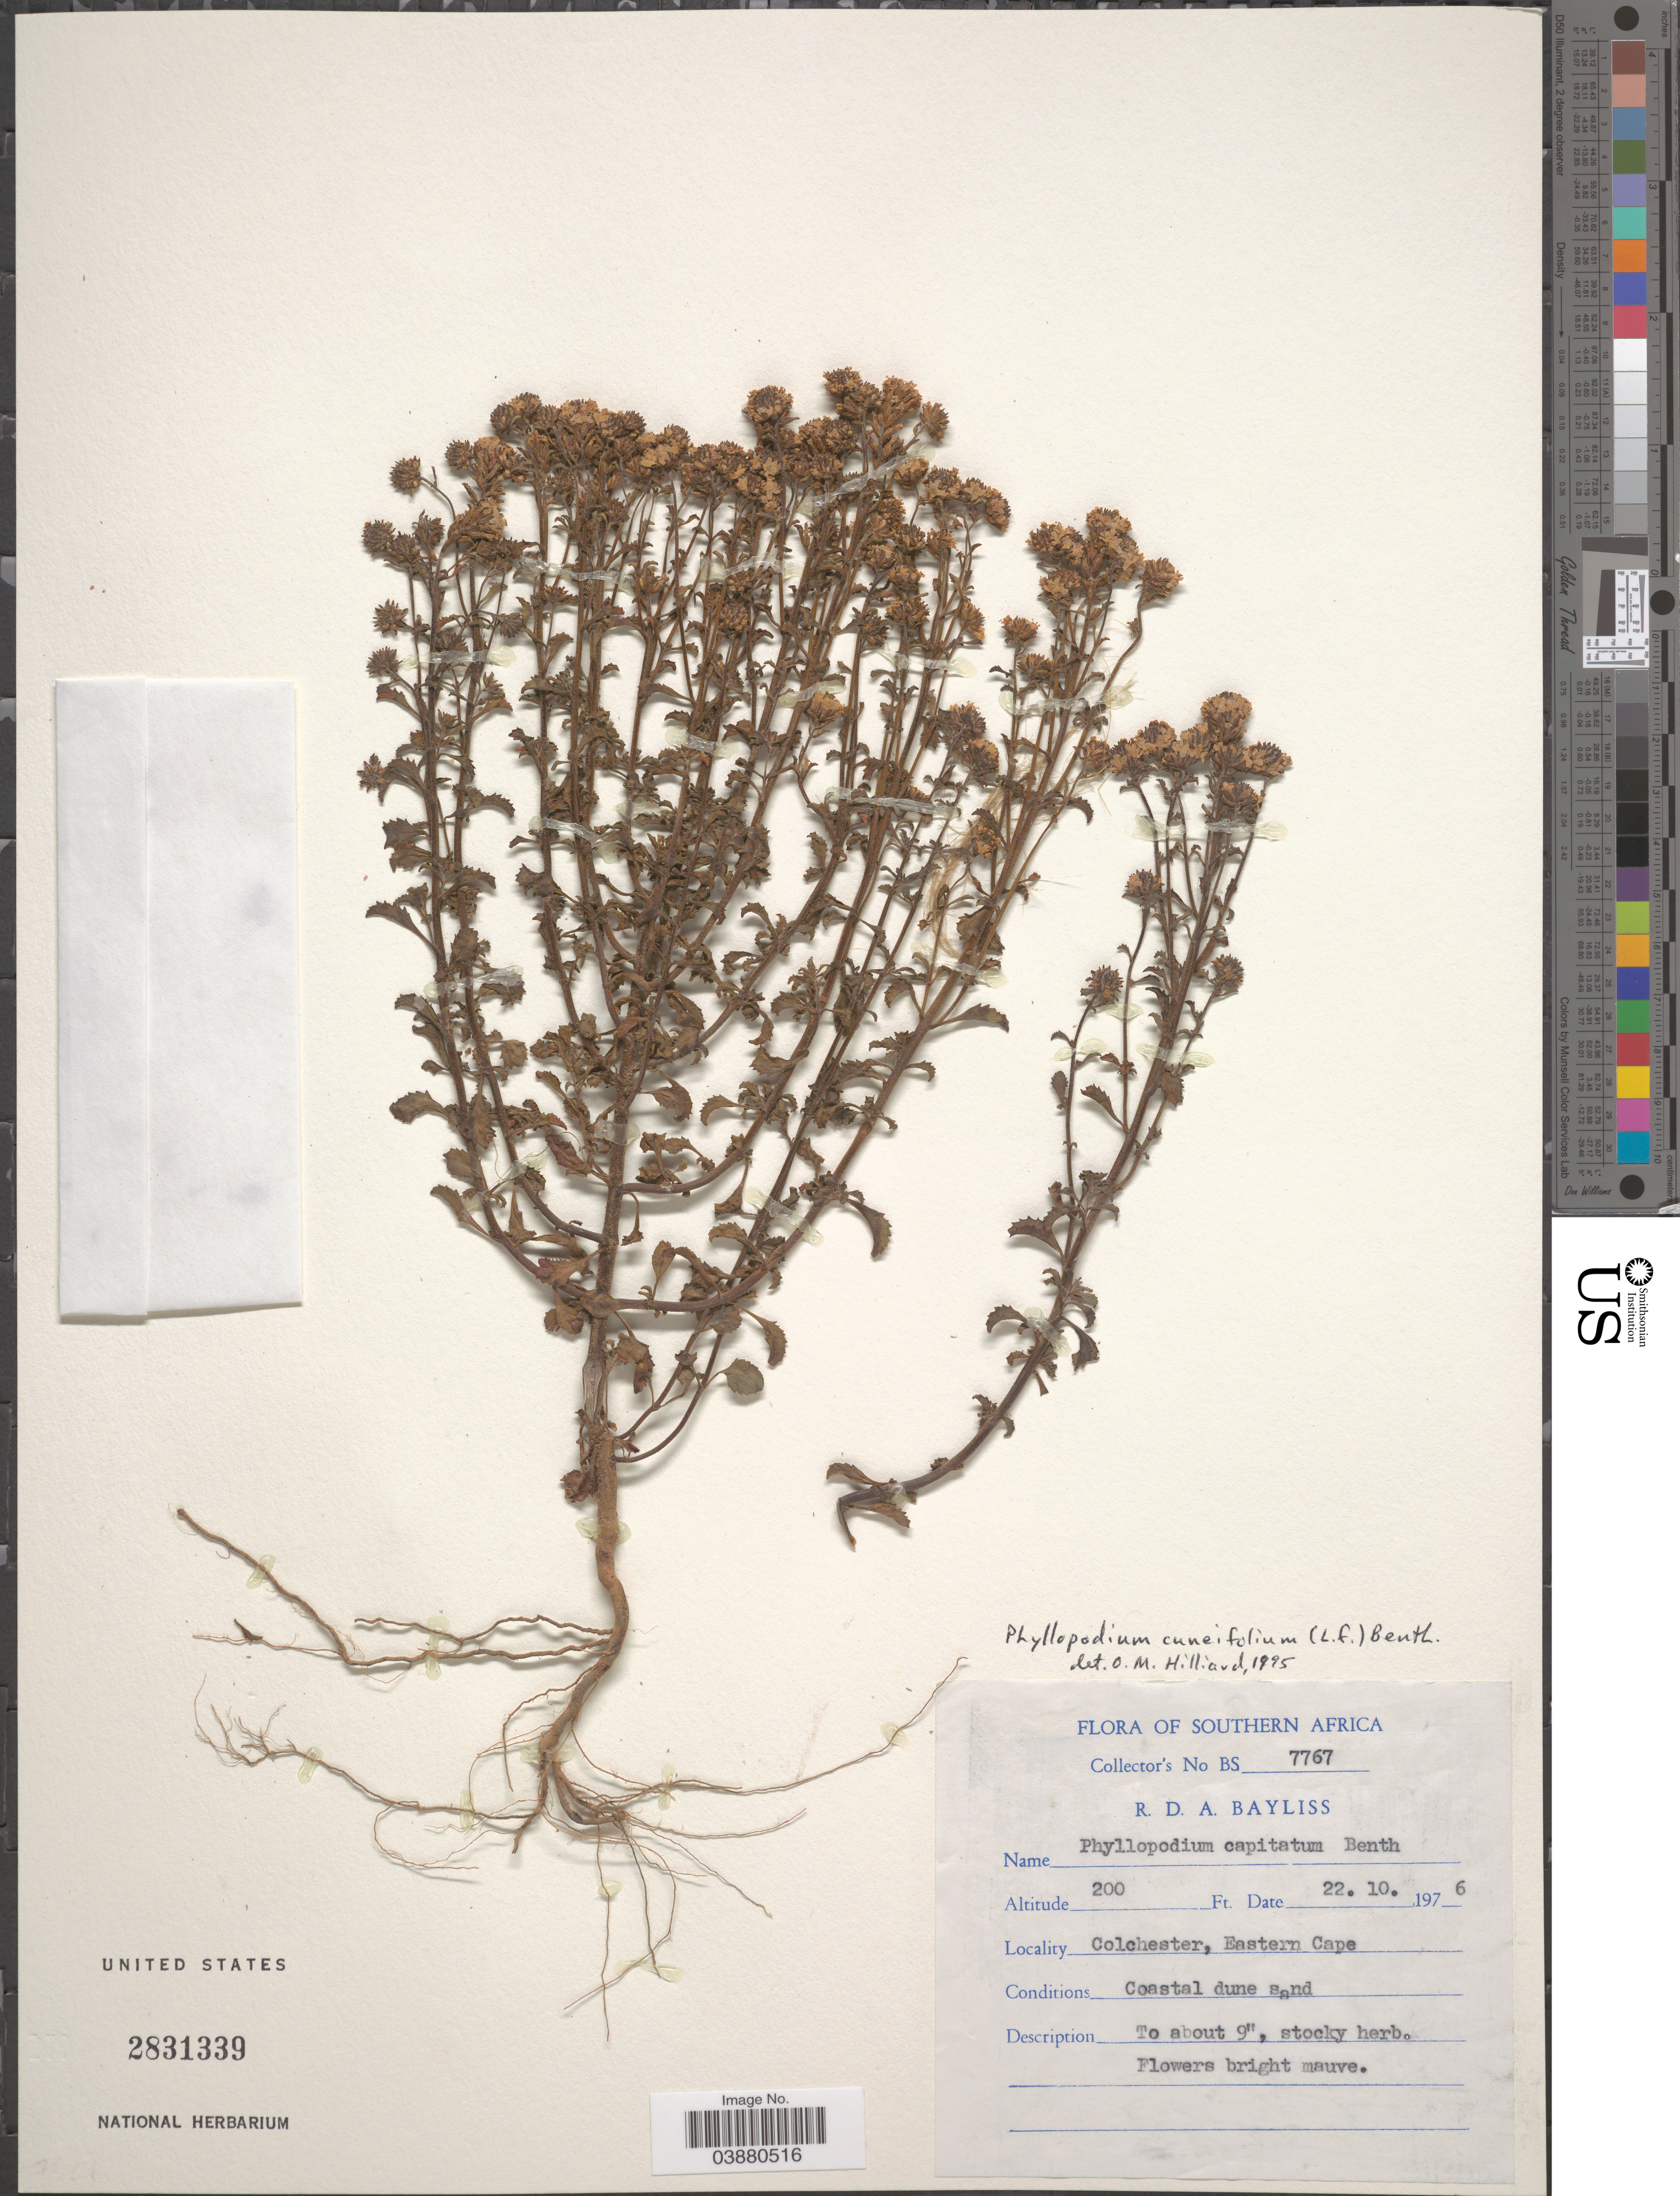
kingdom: Plantae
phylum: Tracheophyta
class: Magnoliopsida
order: Lamiales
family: Scrophulariaceae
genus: Phyllopodium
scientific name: Phyllopodium cuneiifolium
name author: (L. f.) Benth.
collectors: R. Bayliss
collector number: BS 7767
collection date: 1976-10-22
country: South Africa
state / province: Eastern Cape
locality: Southern Africa. Colchester.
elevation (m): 61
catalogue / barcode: US 2831339